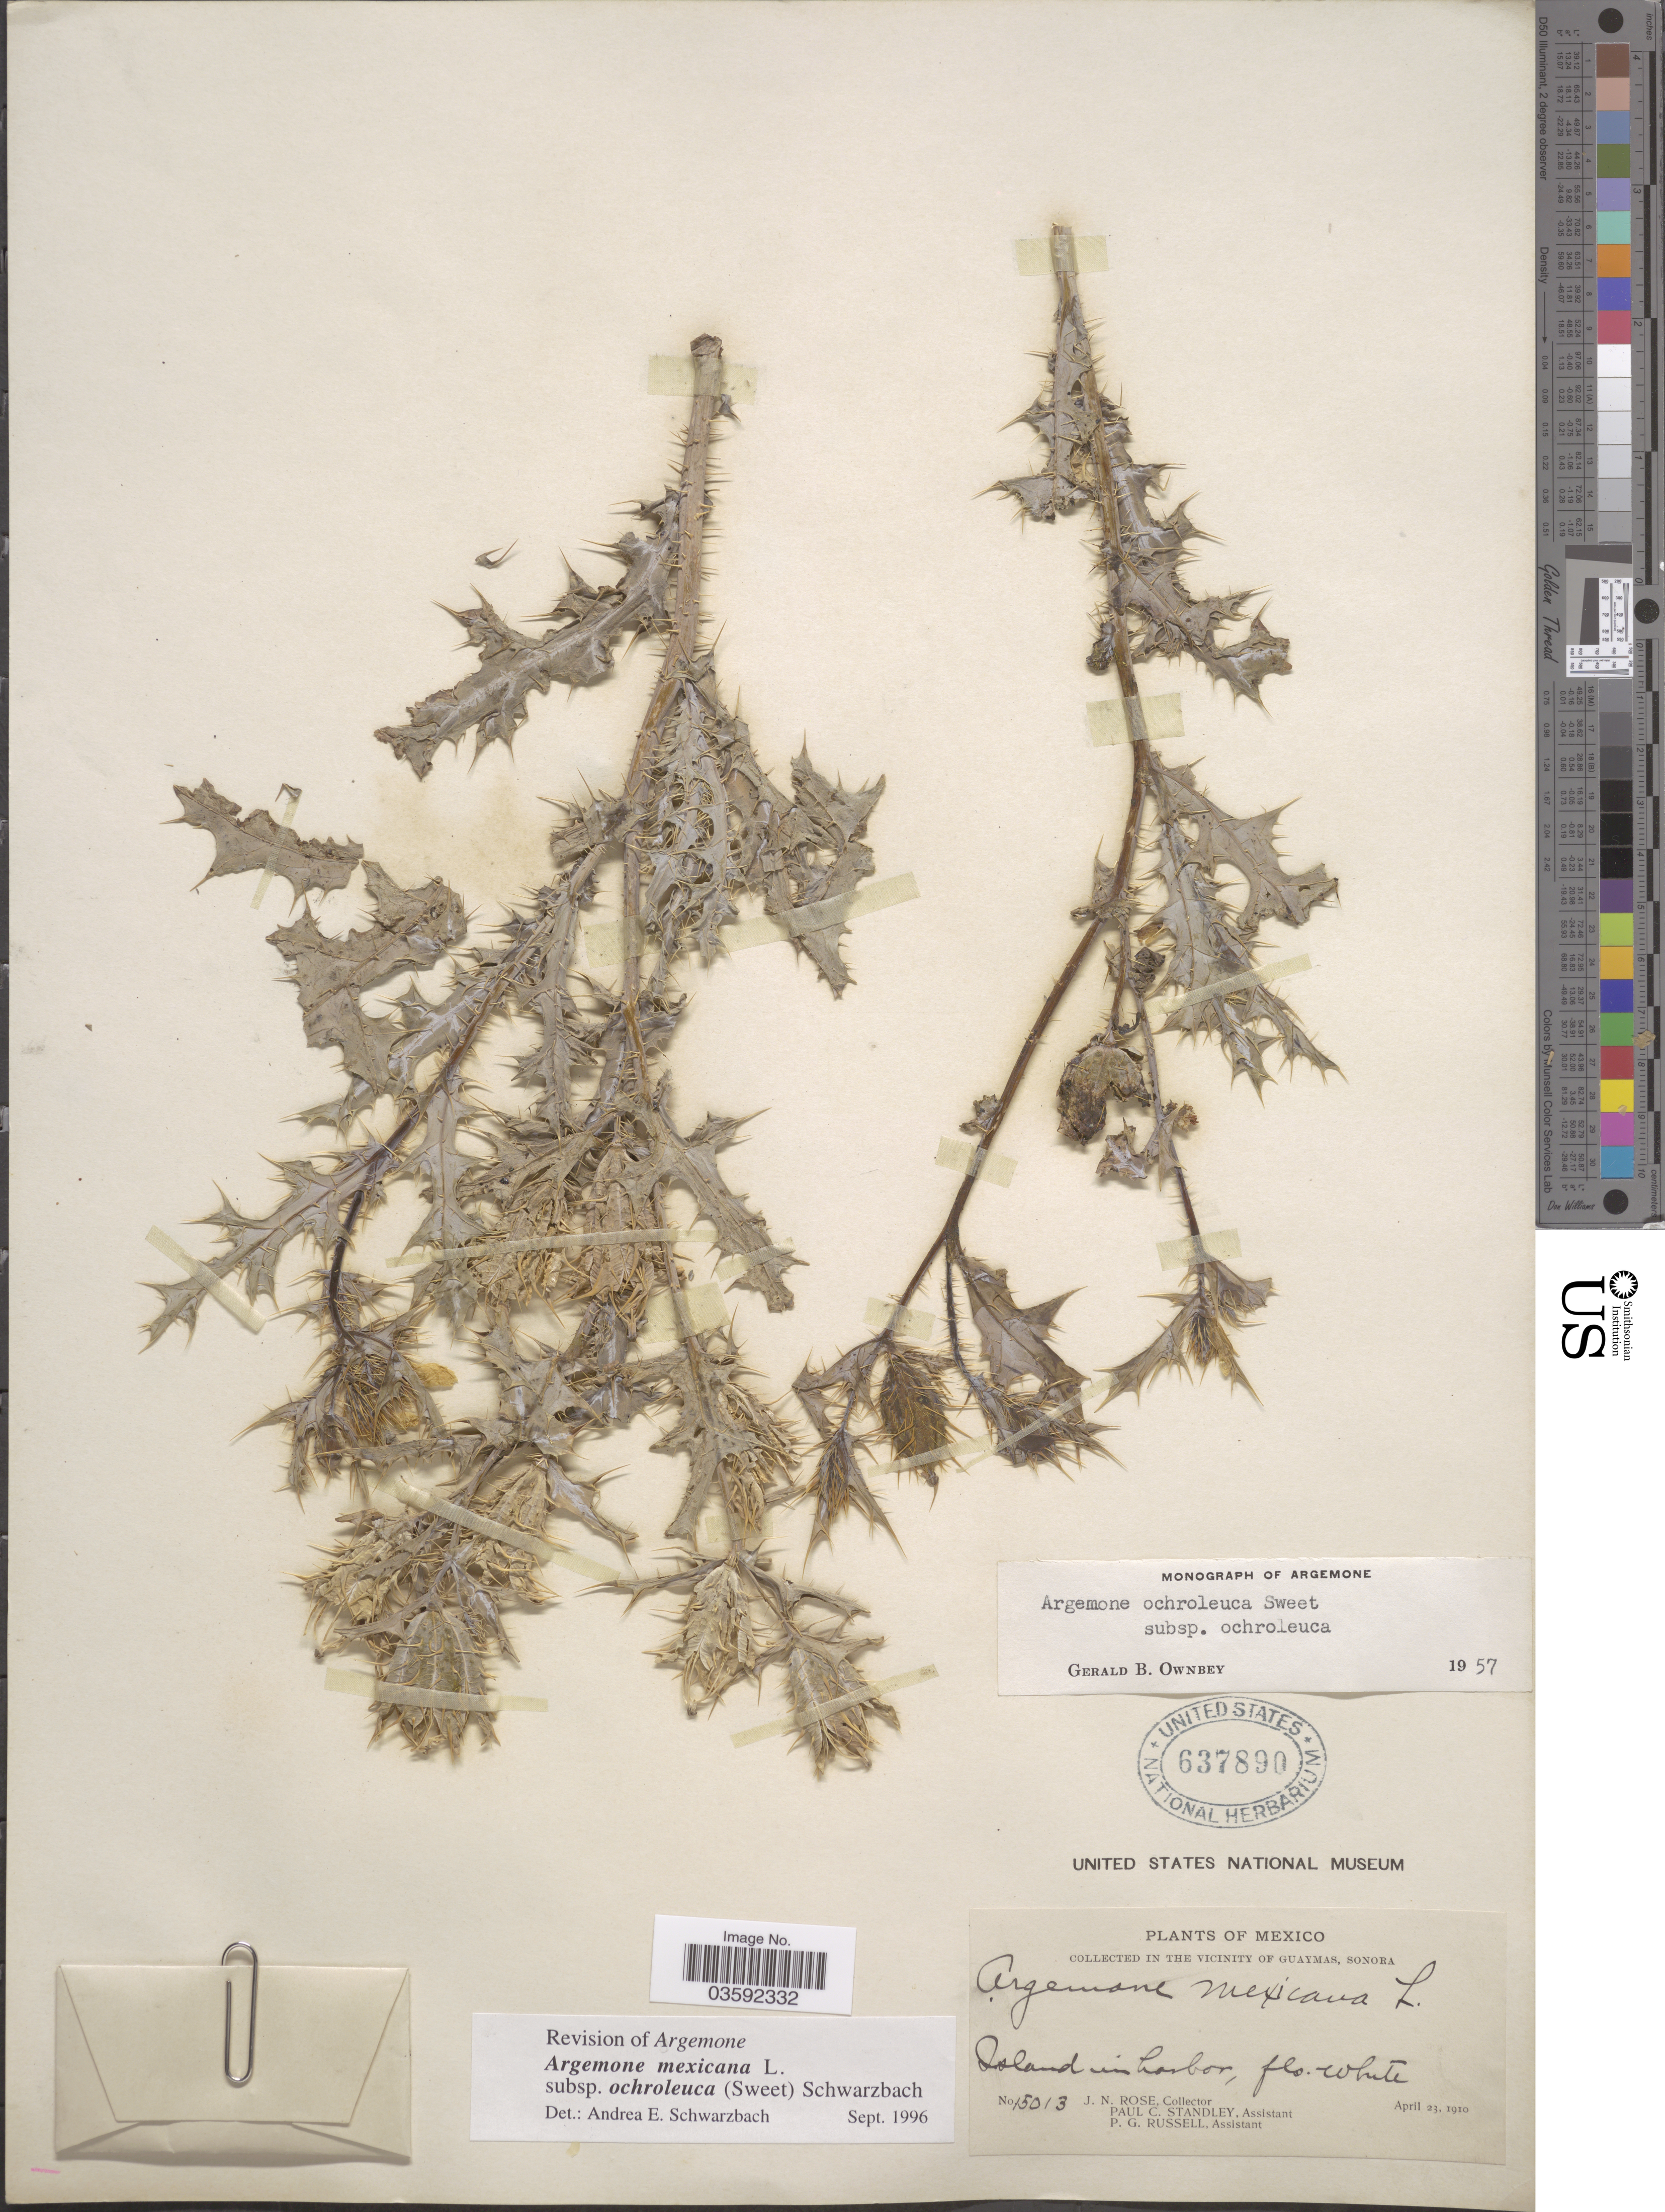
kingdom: Plantae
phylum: Tracheophyta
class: Magnoliopsida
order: Ranunculales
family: Papaveraceae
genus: Argemone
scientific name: Argemone mexicana subsp. ochroleuca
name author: (Sweet) Schwarzbach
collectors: J. N. Rose, P. C. Standley & P. G. Russell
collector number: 15013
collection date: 1910-04-23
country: Mexico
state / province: Sonora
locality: In The Vicinity of Guaymas. Island in harbor.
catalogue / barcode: US 637890